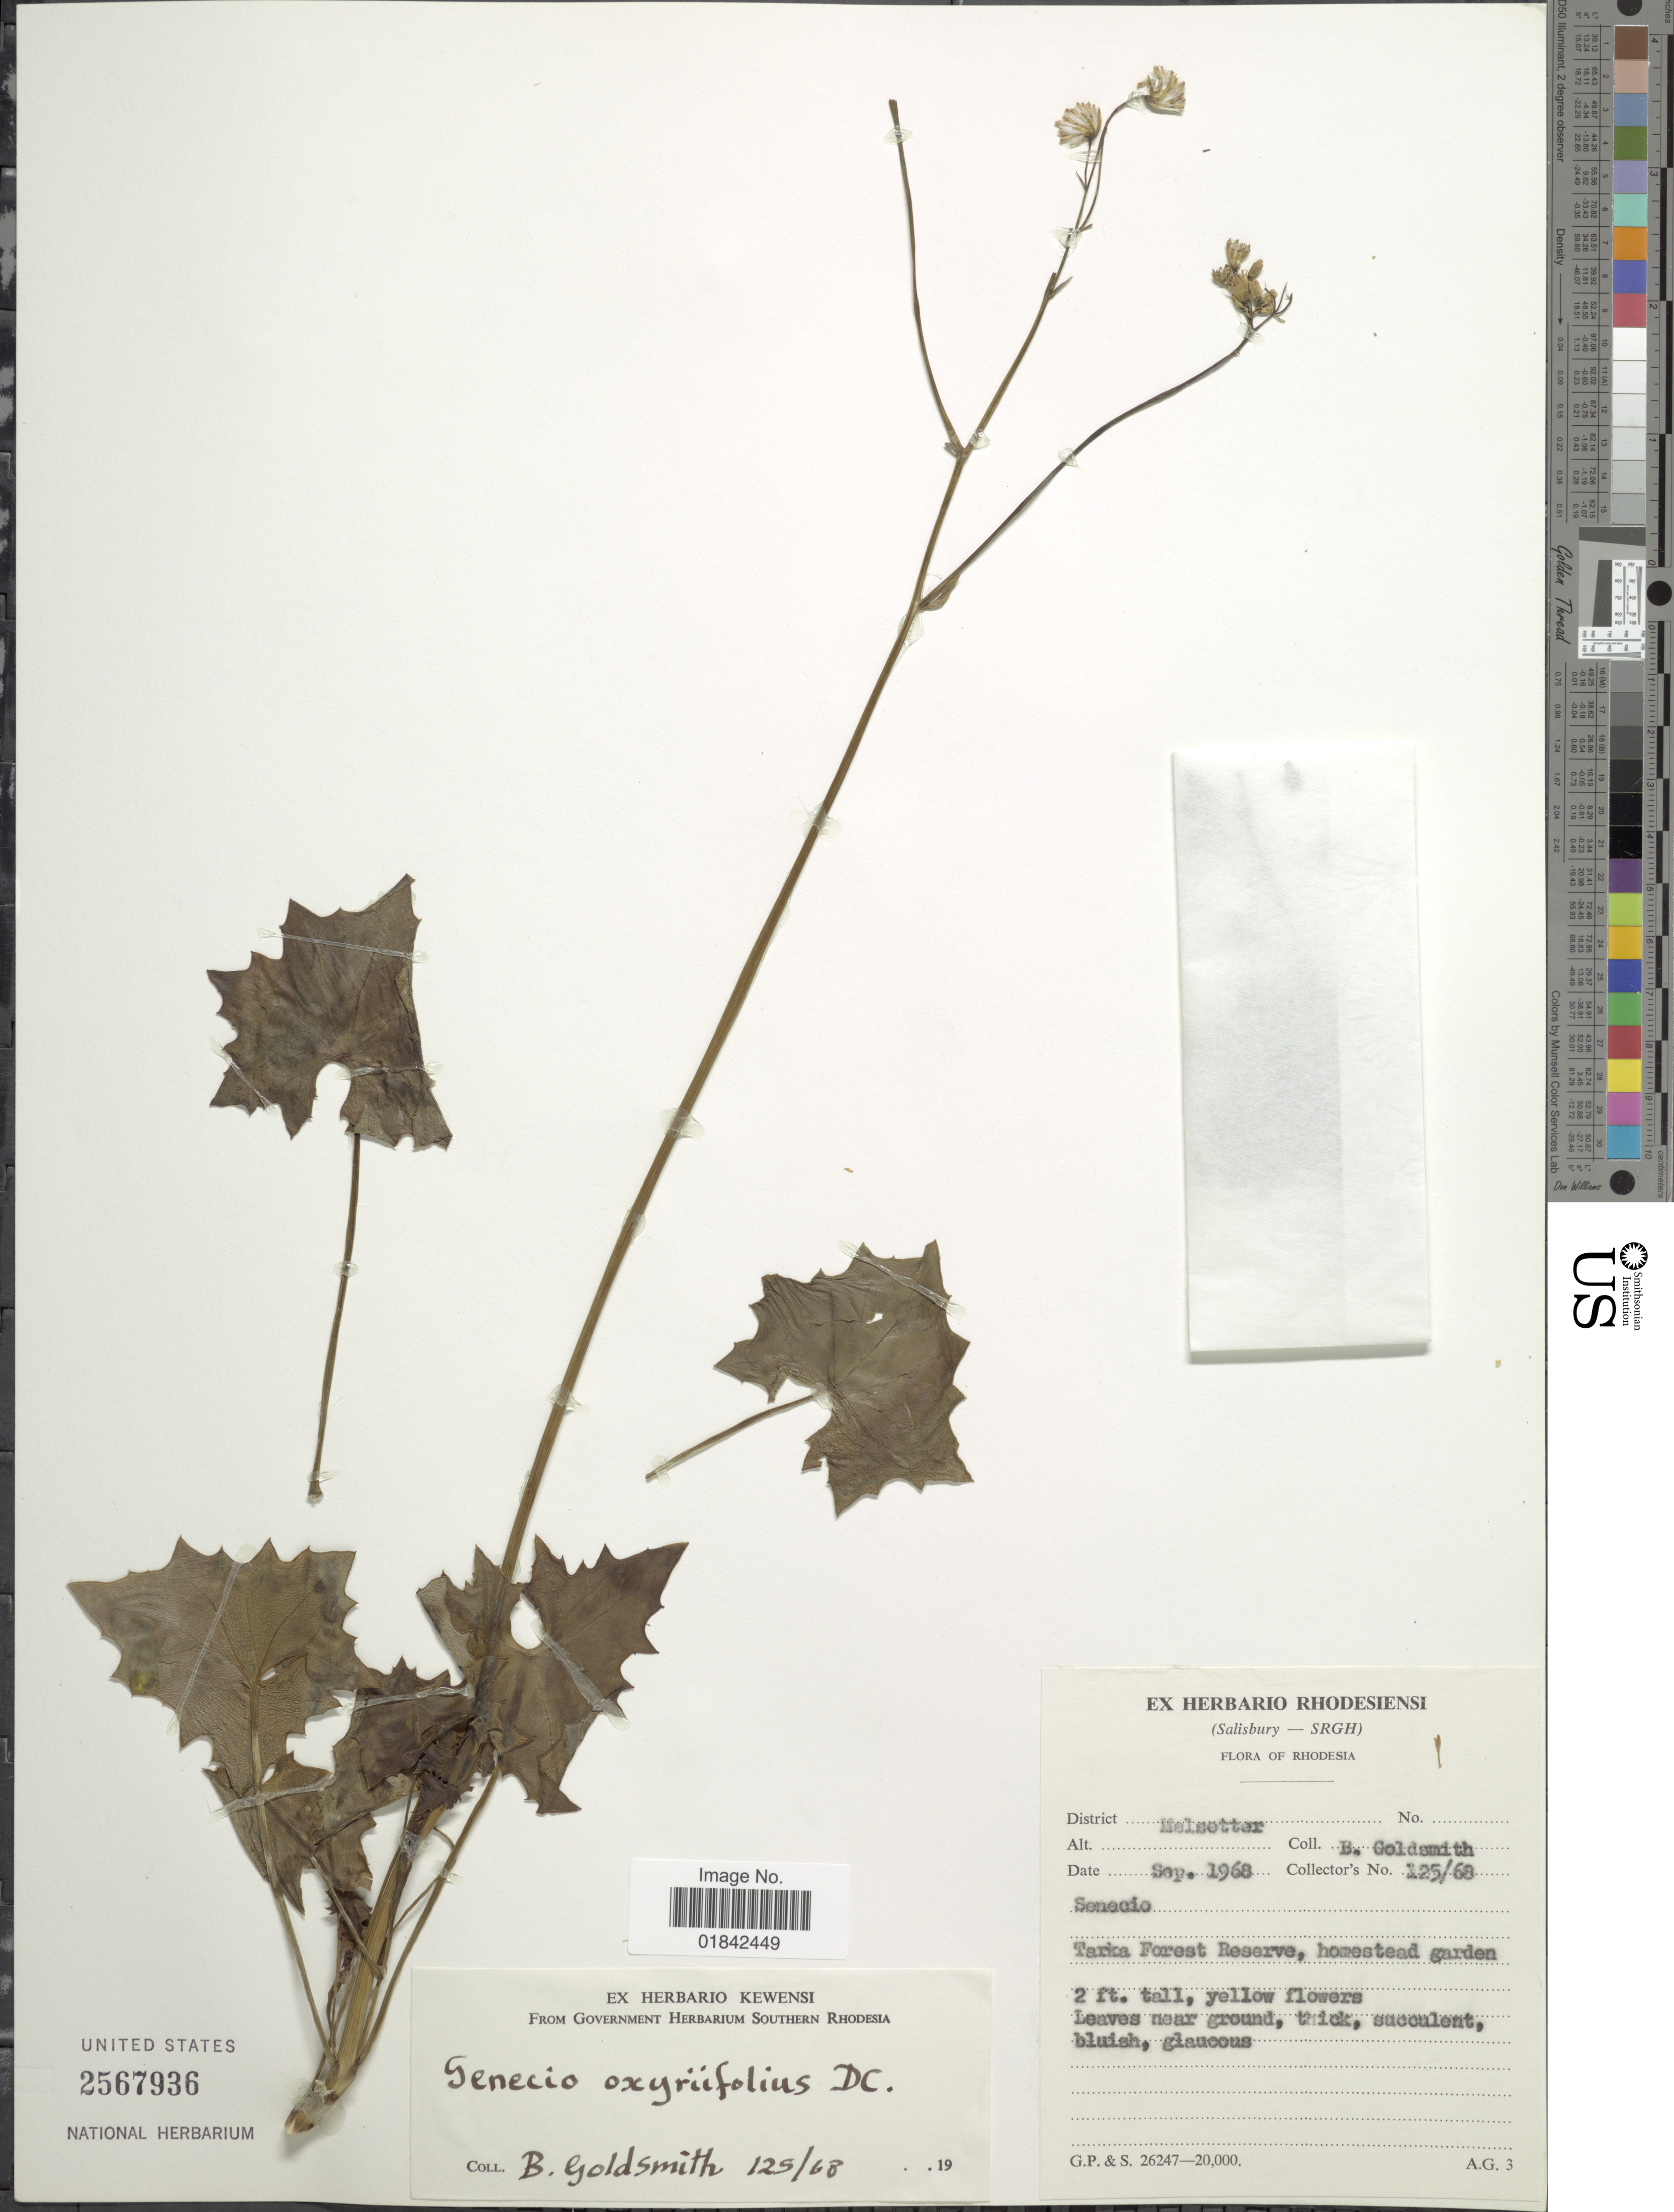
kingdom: Plantae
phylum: Tracheophyta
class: Magnoliopsida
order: Asterales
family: Asteraceae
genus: Senecio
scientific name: Senecio oxyriifolius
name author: DC.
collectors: B. Goldsmith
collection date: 1968-09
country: Zimbabwe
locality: Rhodesia, Tarka Forest Reserve, homestead garden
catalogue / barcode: US 2567936